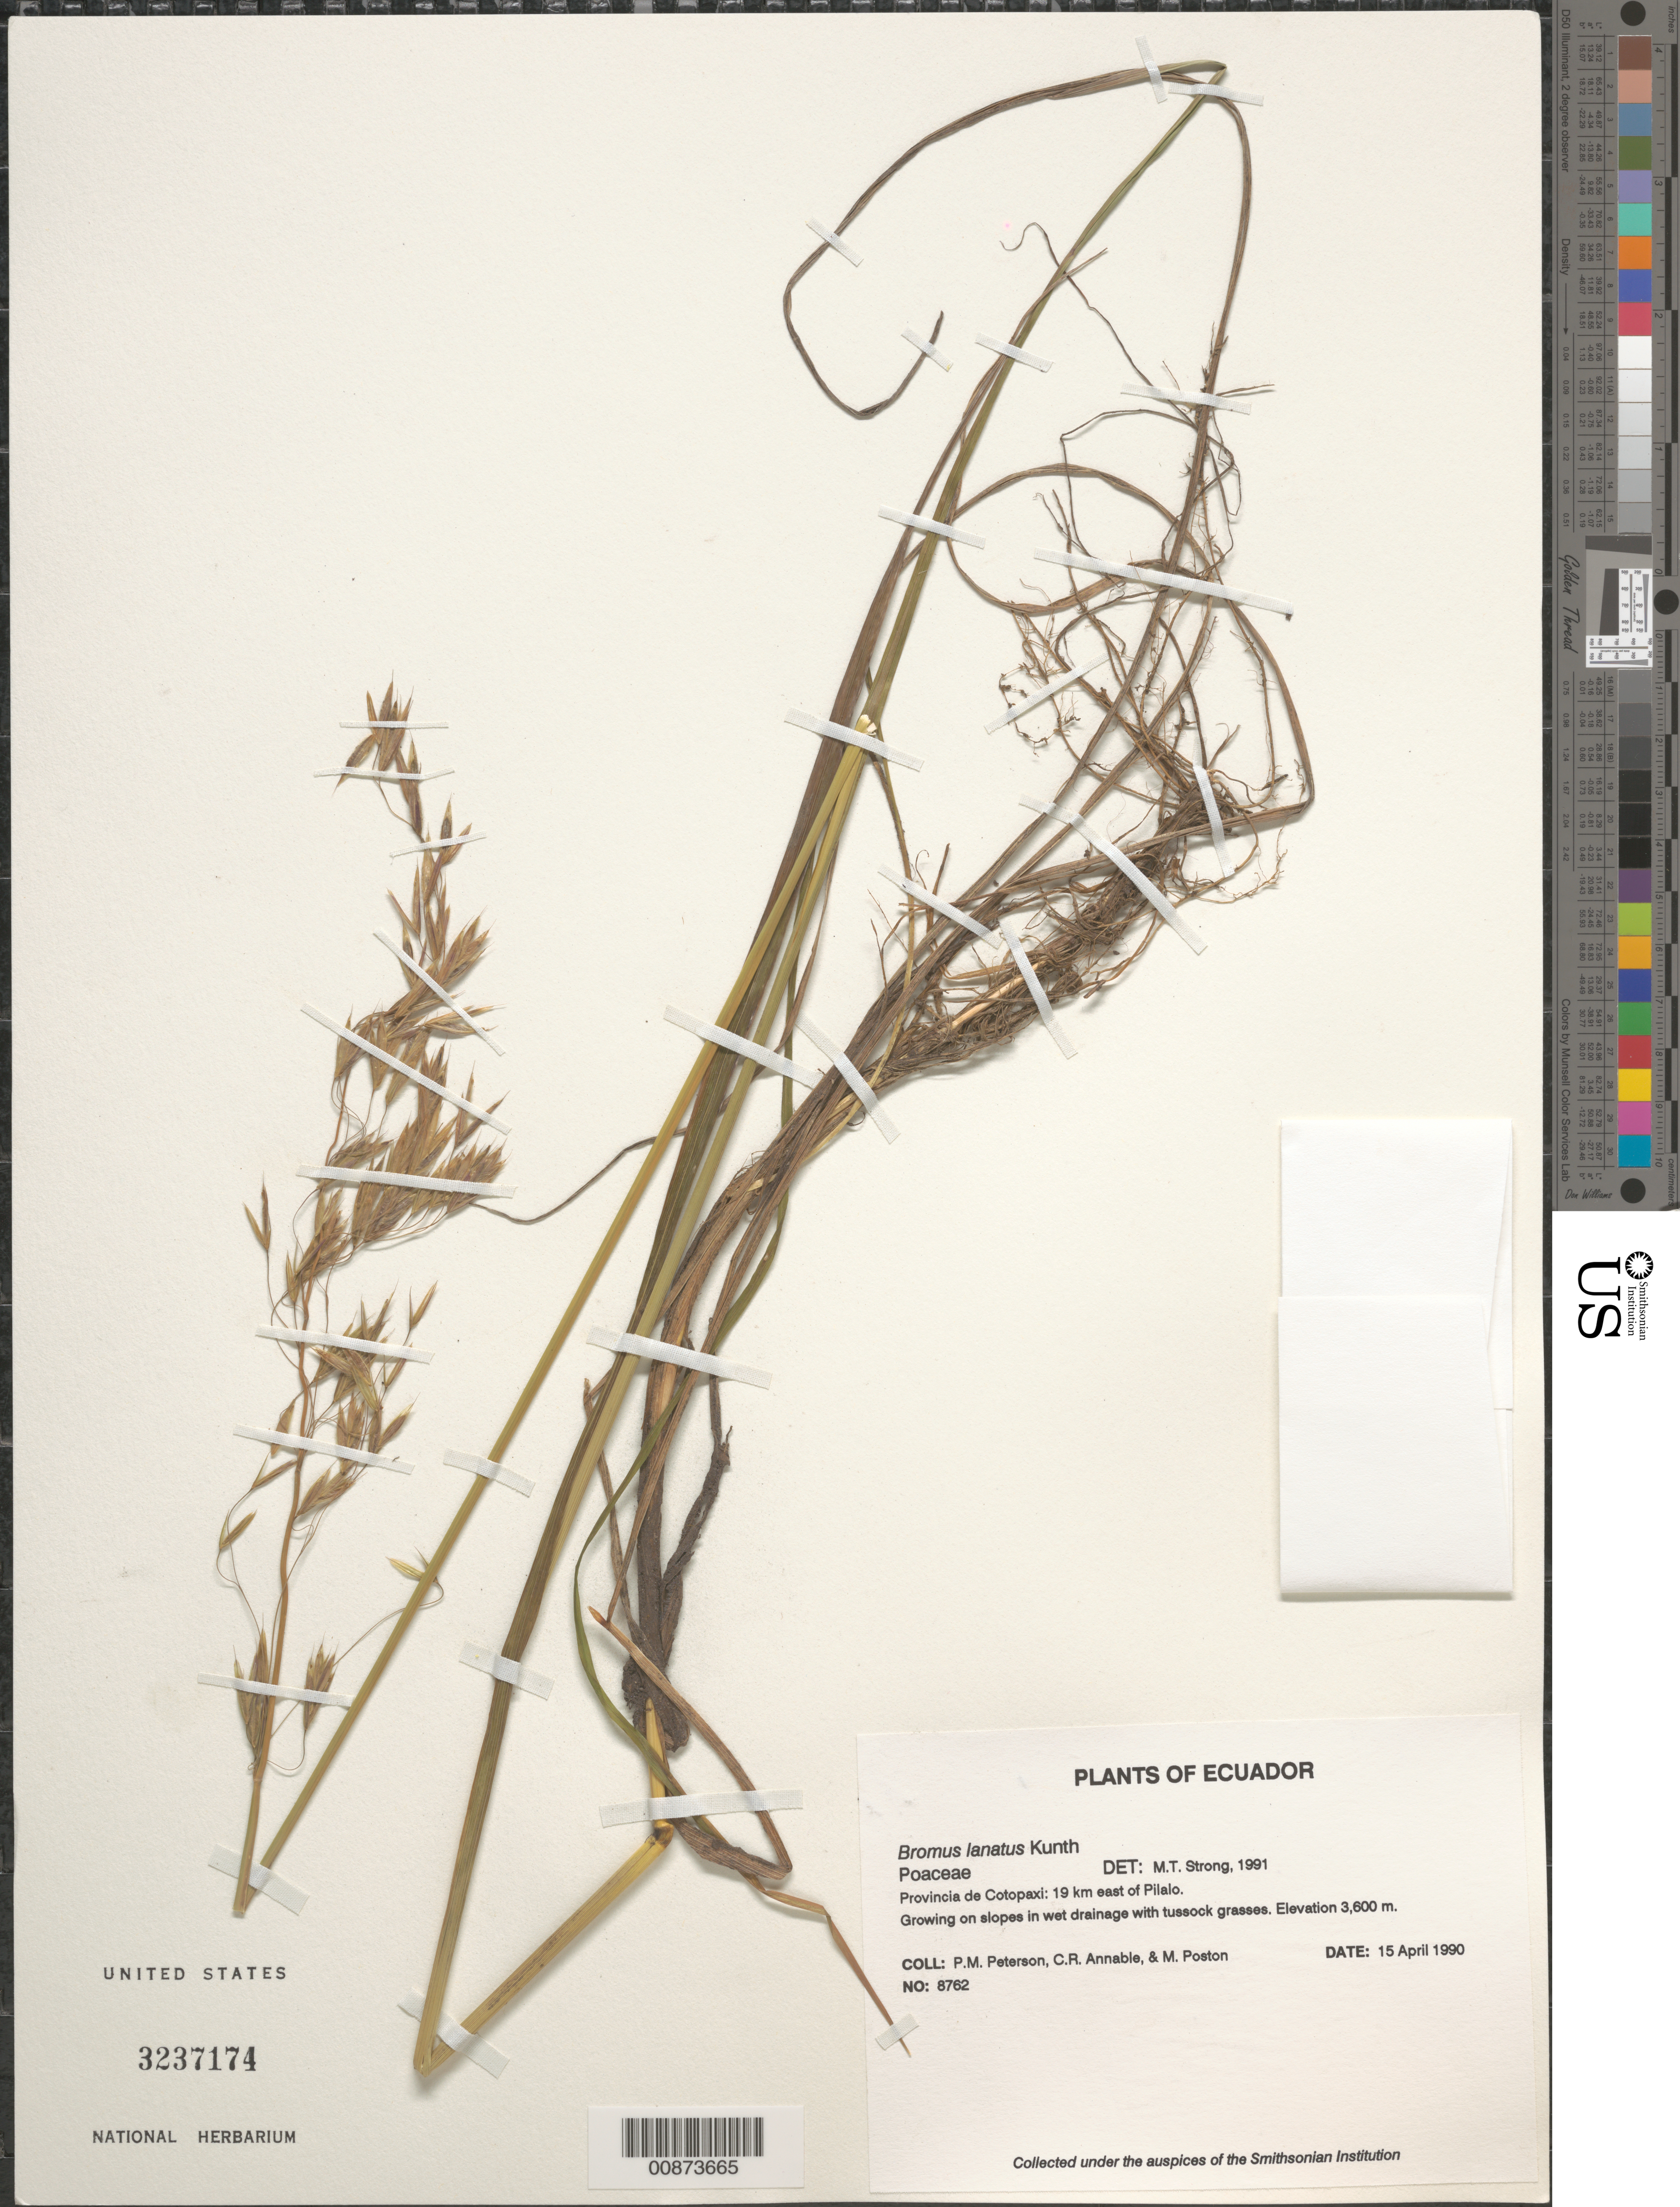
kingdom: Plantae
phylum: Tracheophyta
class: Liliopsida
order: Poales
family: Poaceae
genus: Bromus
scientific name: Bromus lanatus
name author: Kunth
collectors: P. M. Peterson, C. R. Annable & M. Poston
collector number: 08762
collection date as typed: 15 Apr 1990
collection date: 1990-04-15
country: Ecuador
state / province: Cotopaxi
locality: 19 km E of Pilalo.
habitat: Growing on slopes in wet drainage with tussock grasses.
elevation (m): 3600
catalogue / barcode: US 3237174